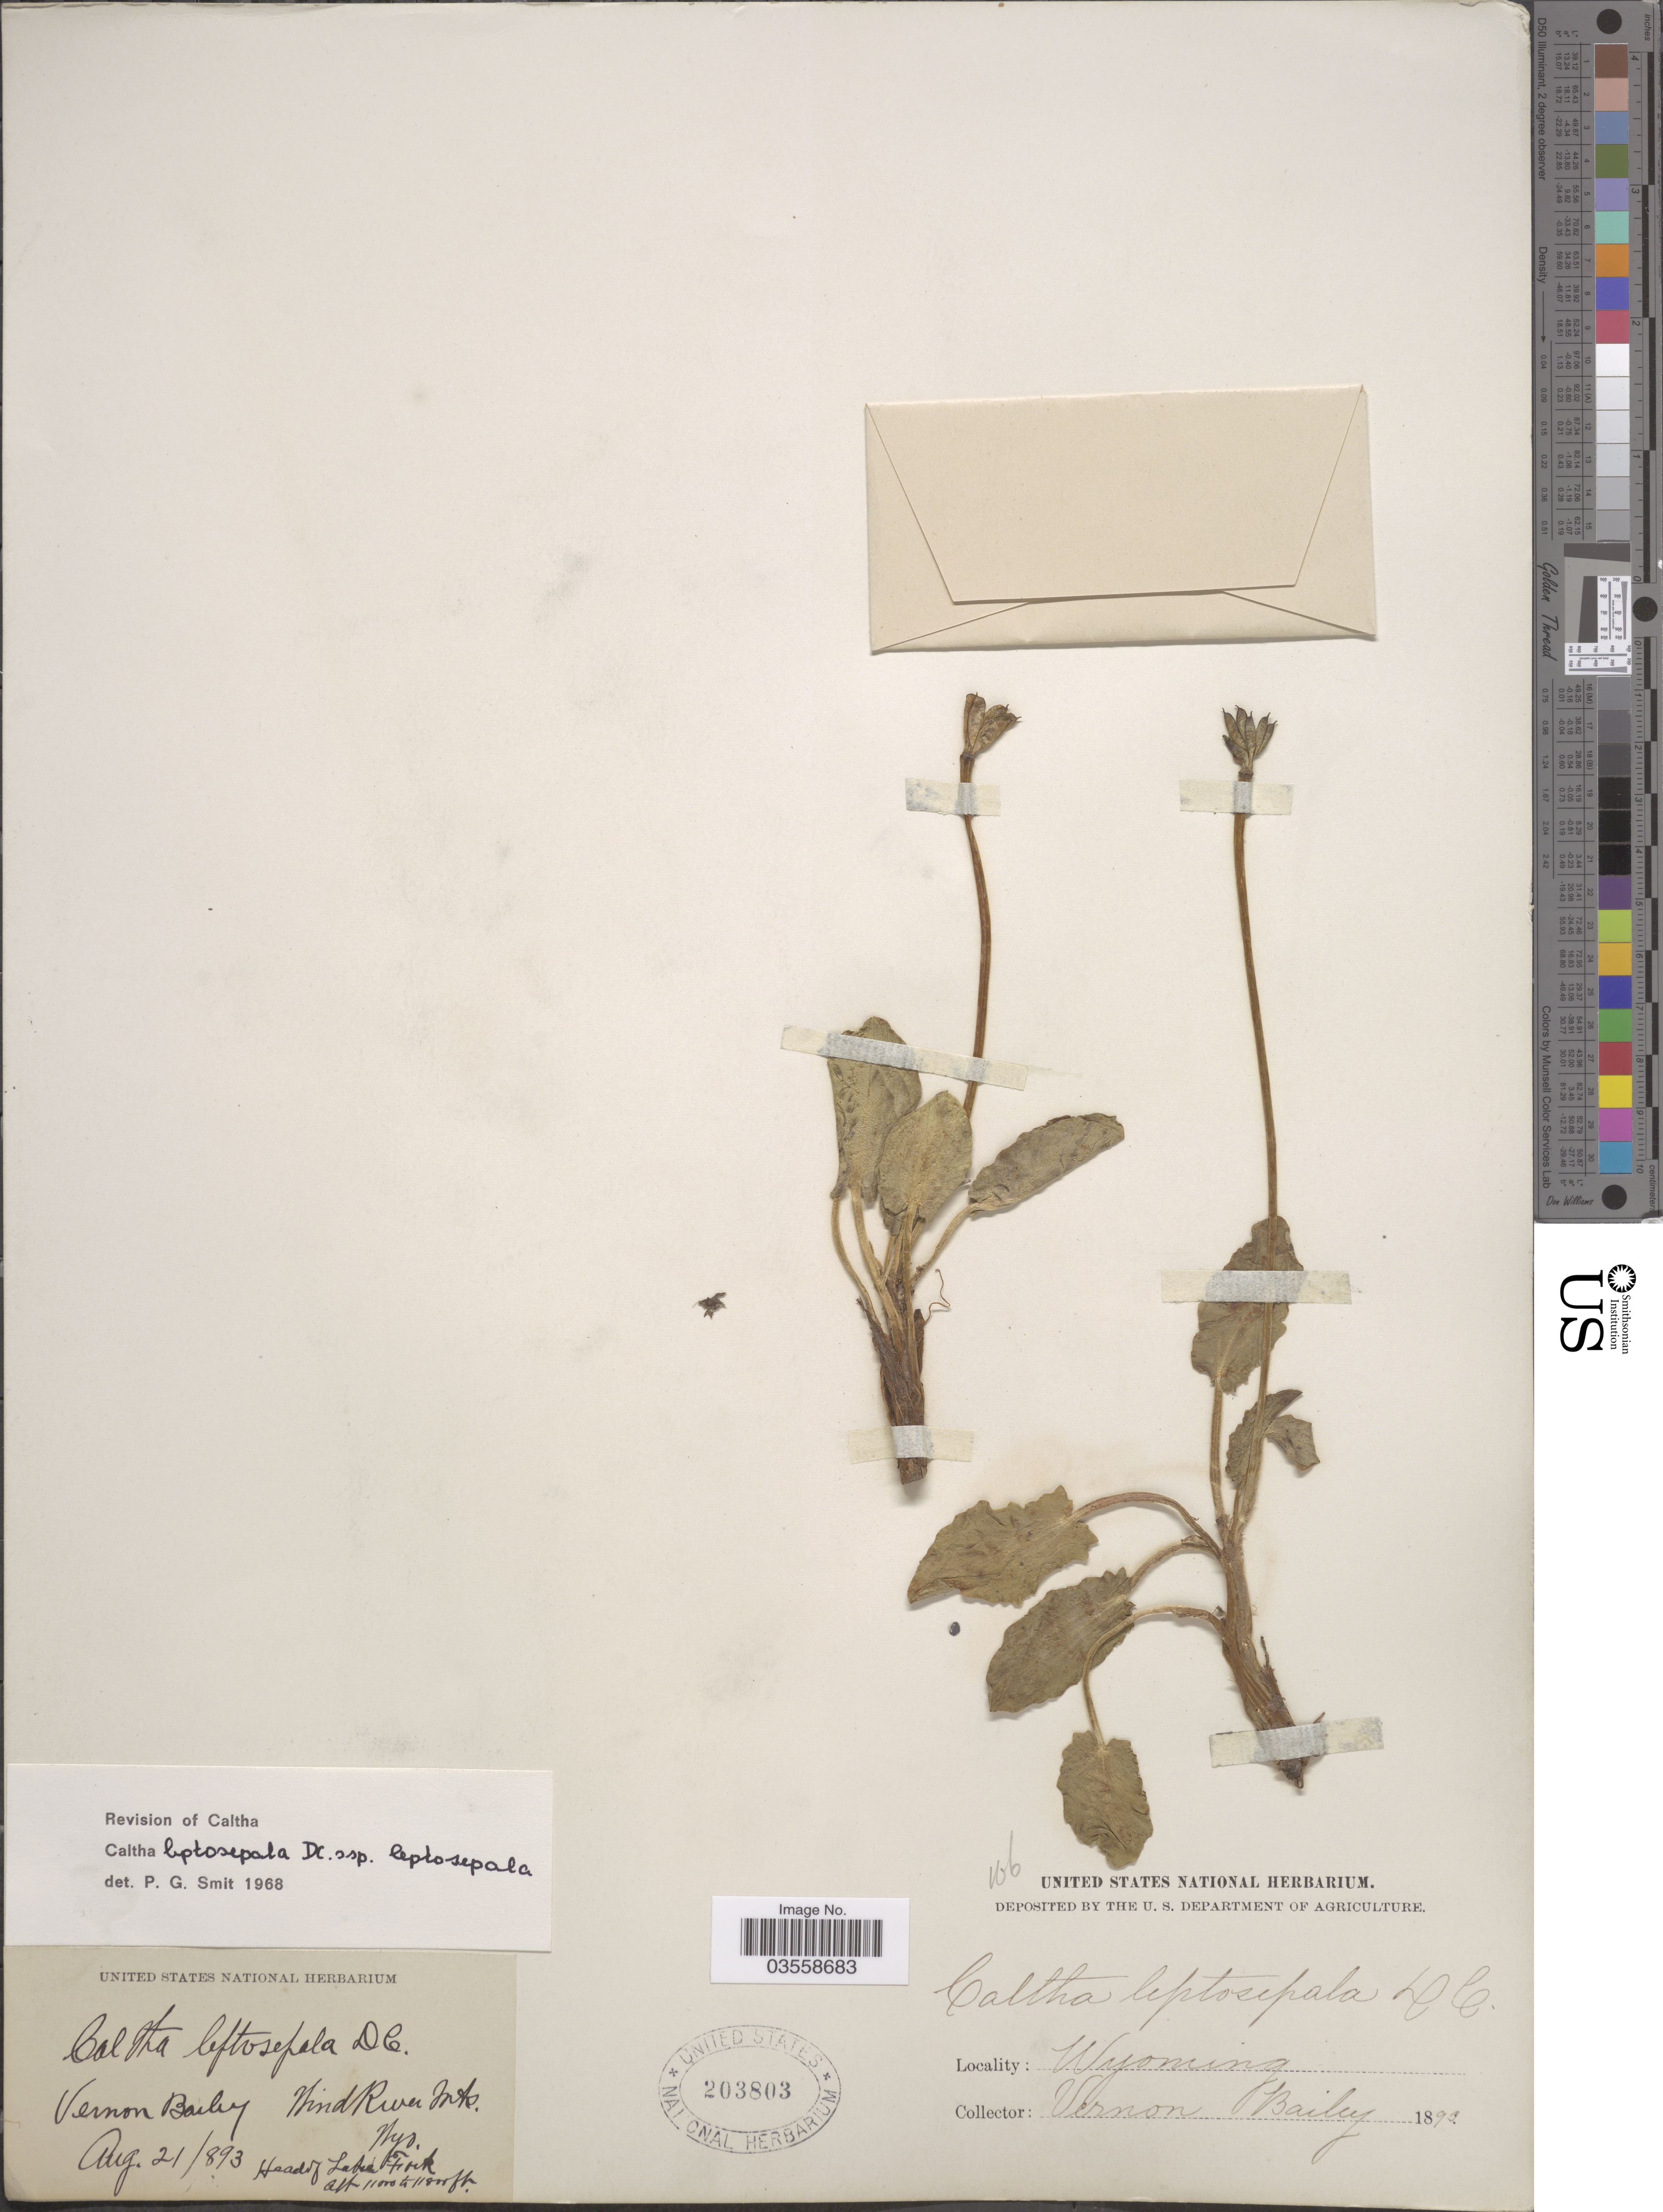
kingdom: Plantae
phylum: Tracheophyta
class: Magnoliopsida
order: Ranunculales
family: Ranunculaceae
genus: Caltha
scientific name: Caltha leptosepala subsp. leptosepala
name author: DC.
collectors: V. O. Bailey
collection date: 1893-08-21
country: United States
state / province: Wyoming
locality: Wind River Mts. Head of Lake Fork.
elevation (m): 3353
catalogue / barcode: US 203803